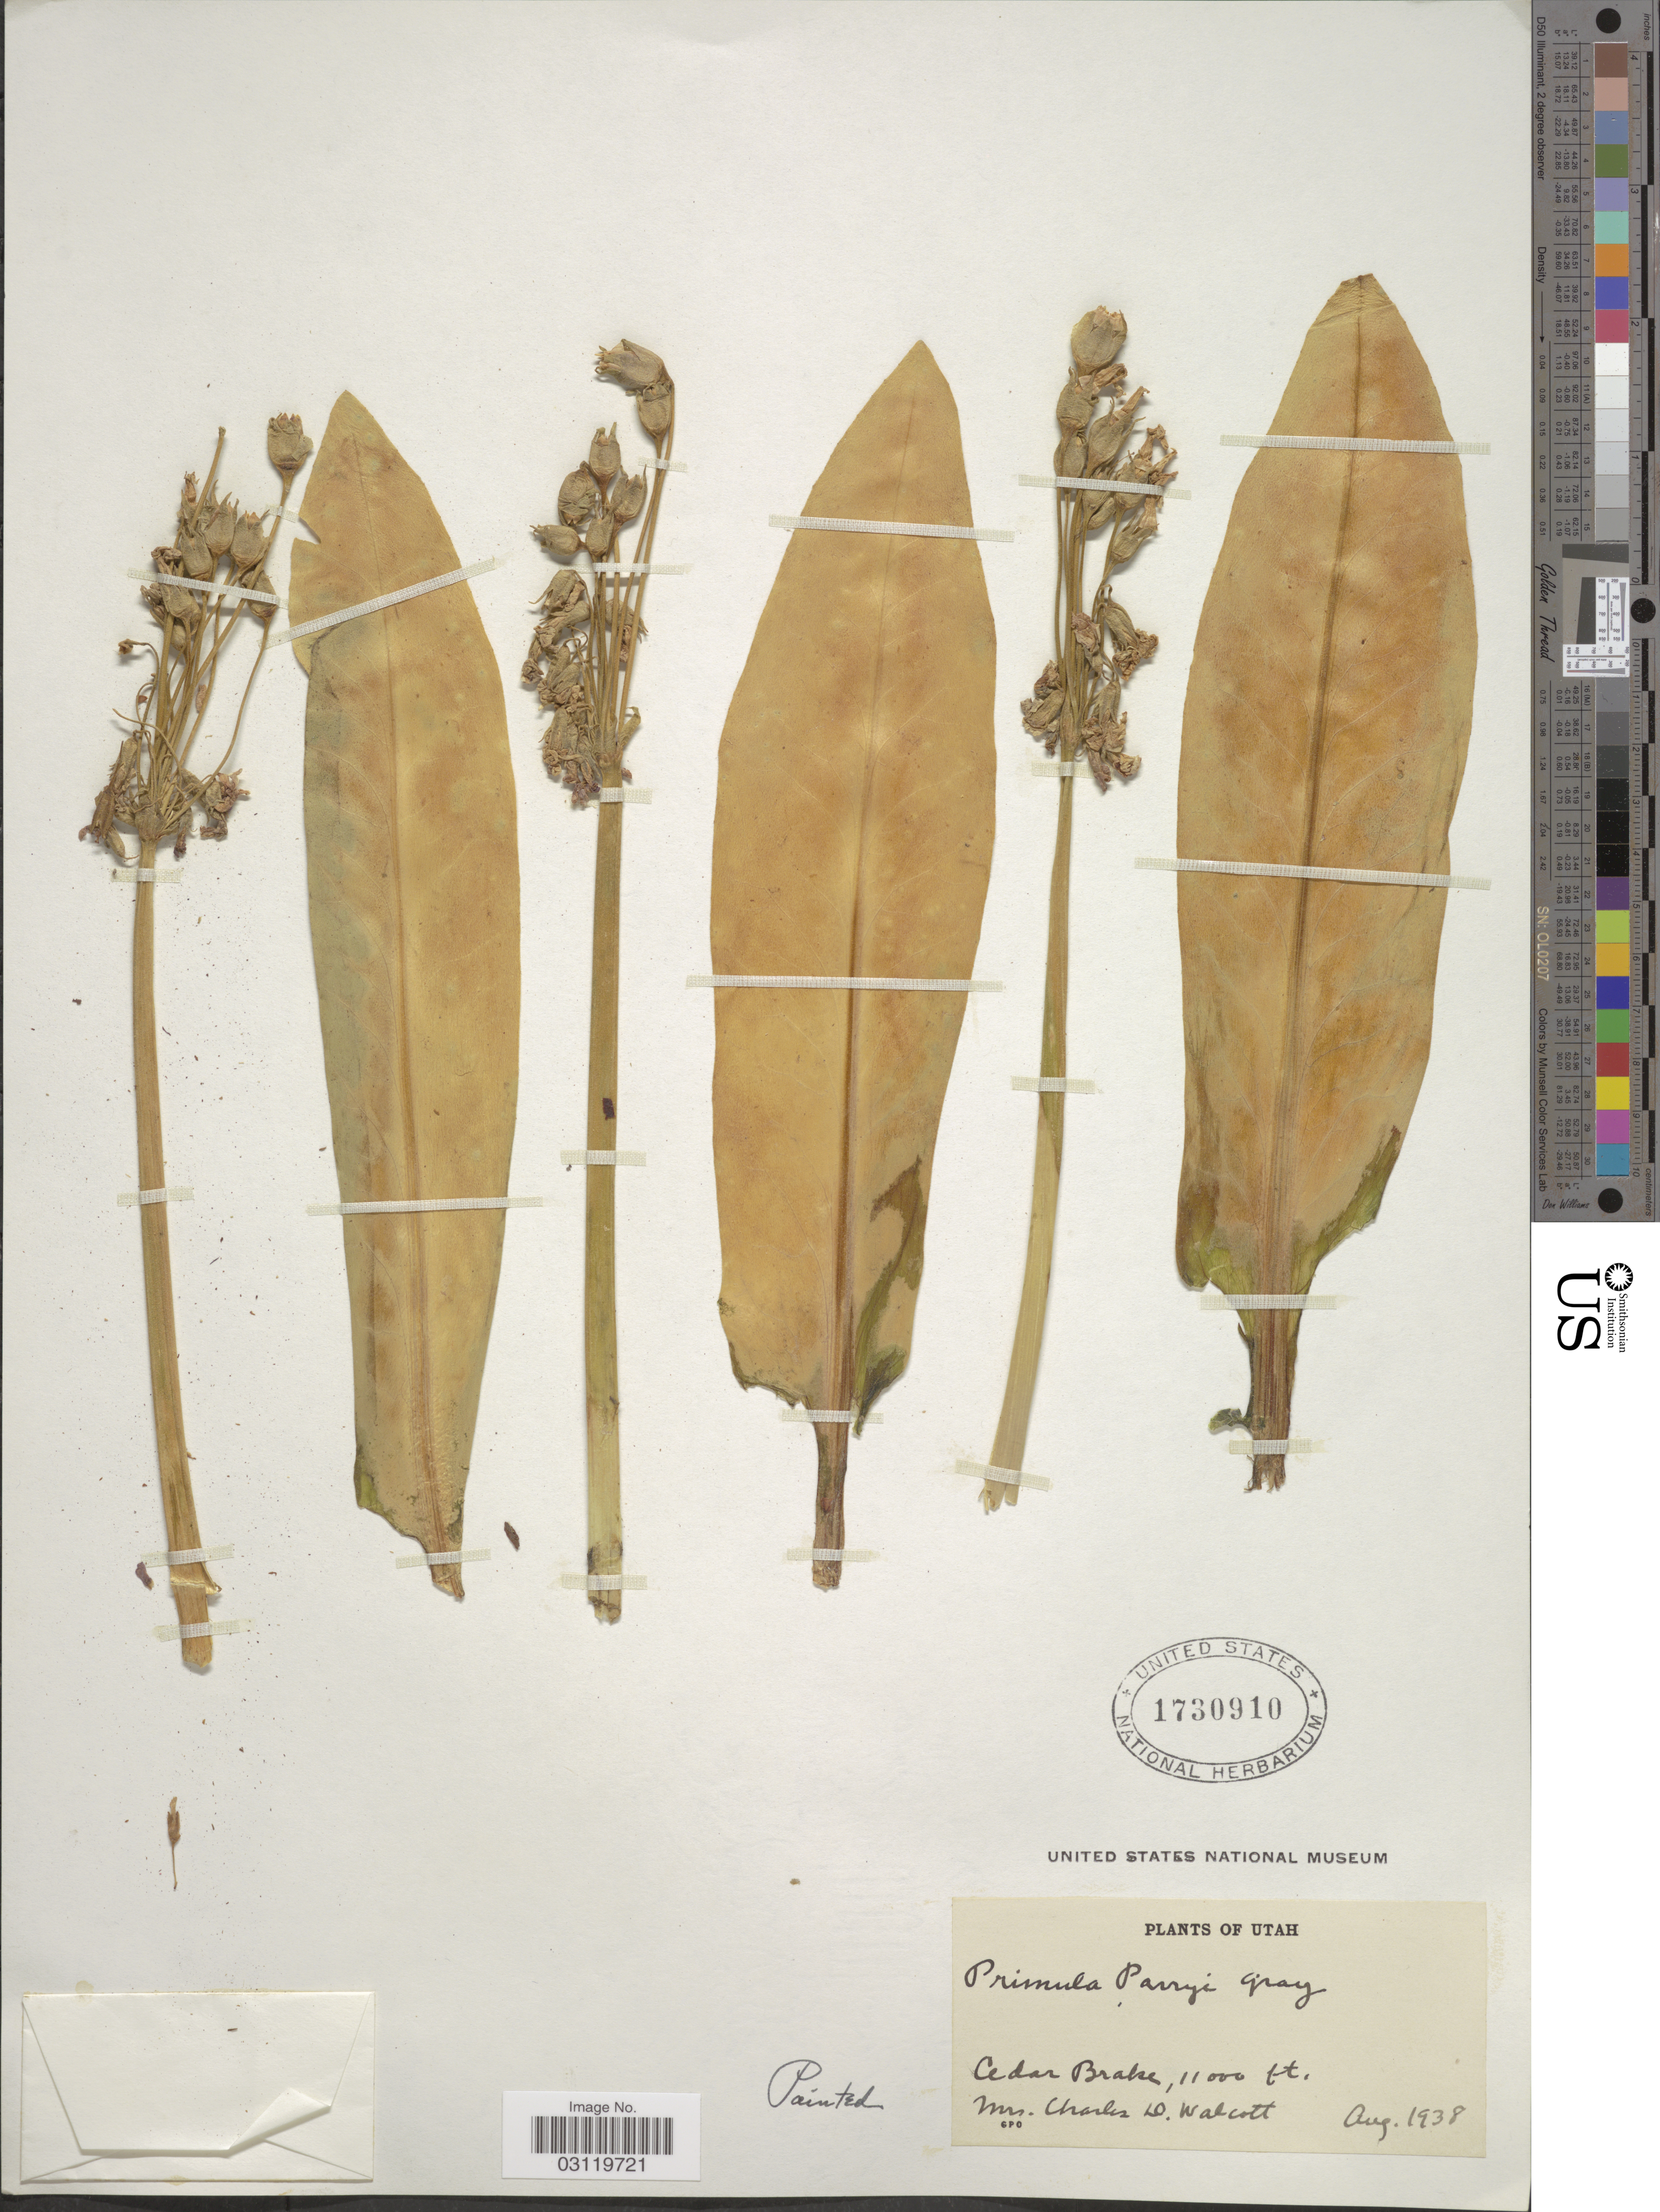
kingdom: Plantae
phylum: Tracheophyta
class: Magnoliopsida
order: Ericales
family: Primulaceae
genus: Primula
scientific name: Primula parryi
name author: A. Gray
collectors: C. Walcott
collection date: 1938-08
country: United States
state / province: Utah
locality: Cedar Brake.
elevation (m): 3353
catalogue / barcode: US 1730910